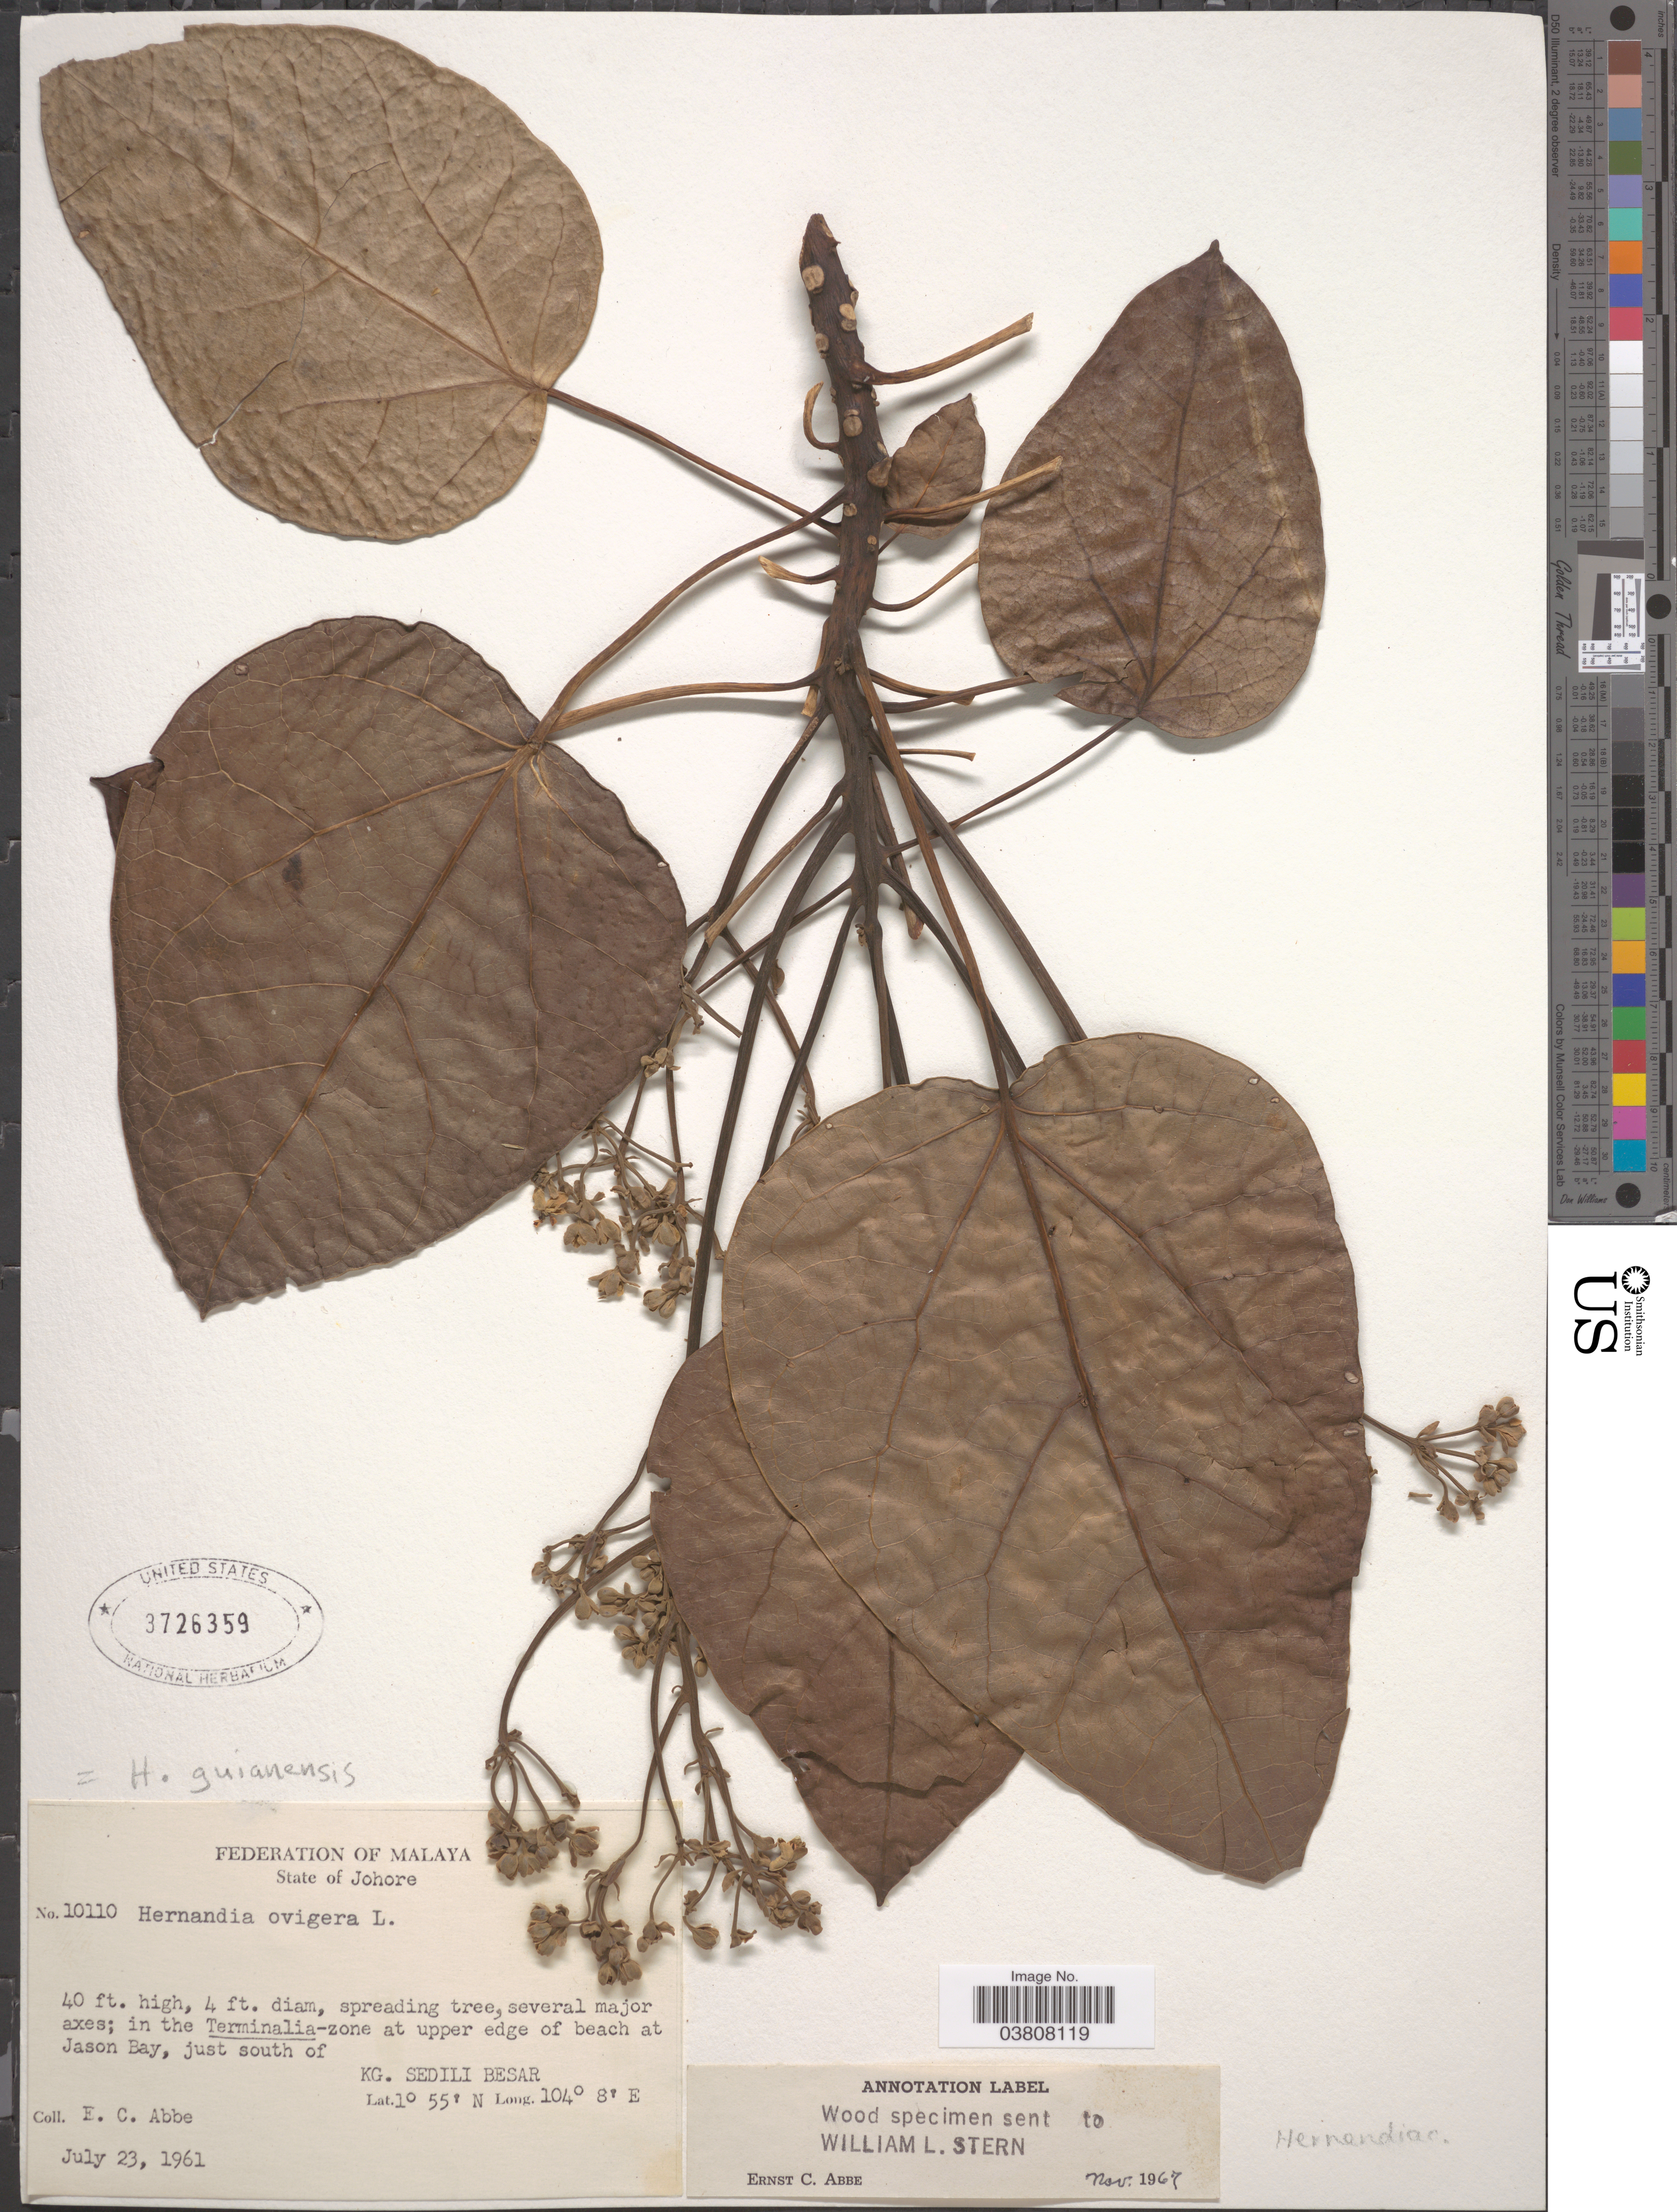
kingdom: Plantae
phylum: Tracheophyta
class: Magnoliopsida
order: Laurales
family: Hernandiaceae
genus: Hernandia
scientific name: Hernandia nymphaeifolia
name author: (C. Presl) Kubitzki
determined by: Strong, Mark T., (BOT), Smithsonian Institution - National Museum of Natural History (UNITED STATES)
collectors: E. C. Abbe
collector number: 10110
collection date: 1961-07-23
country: Malaysia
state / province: Johor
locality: State of Johore. In the Terminalia-zone at upper edge of beach at Jason Bay, south of Kg. Sedili Besar.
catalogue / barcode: US 3726359